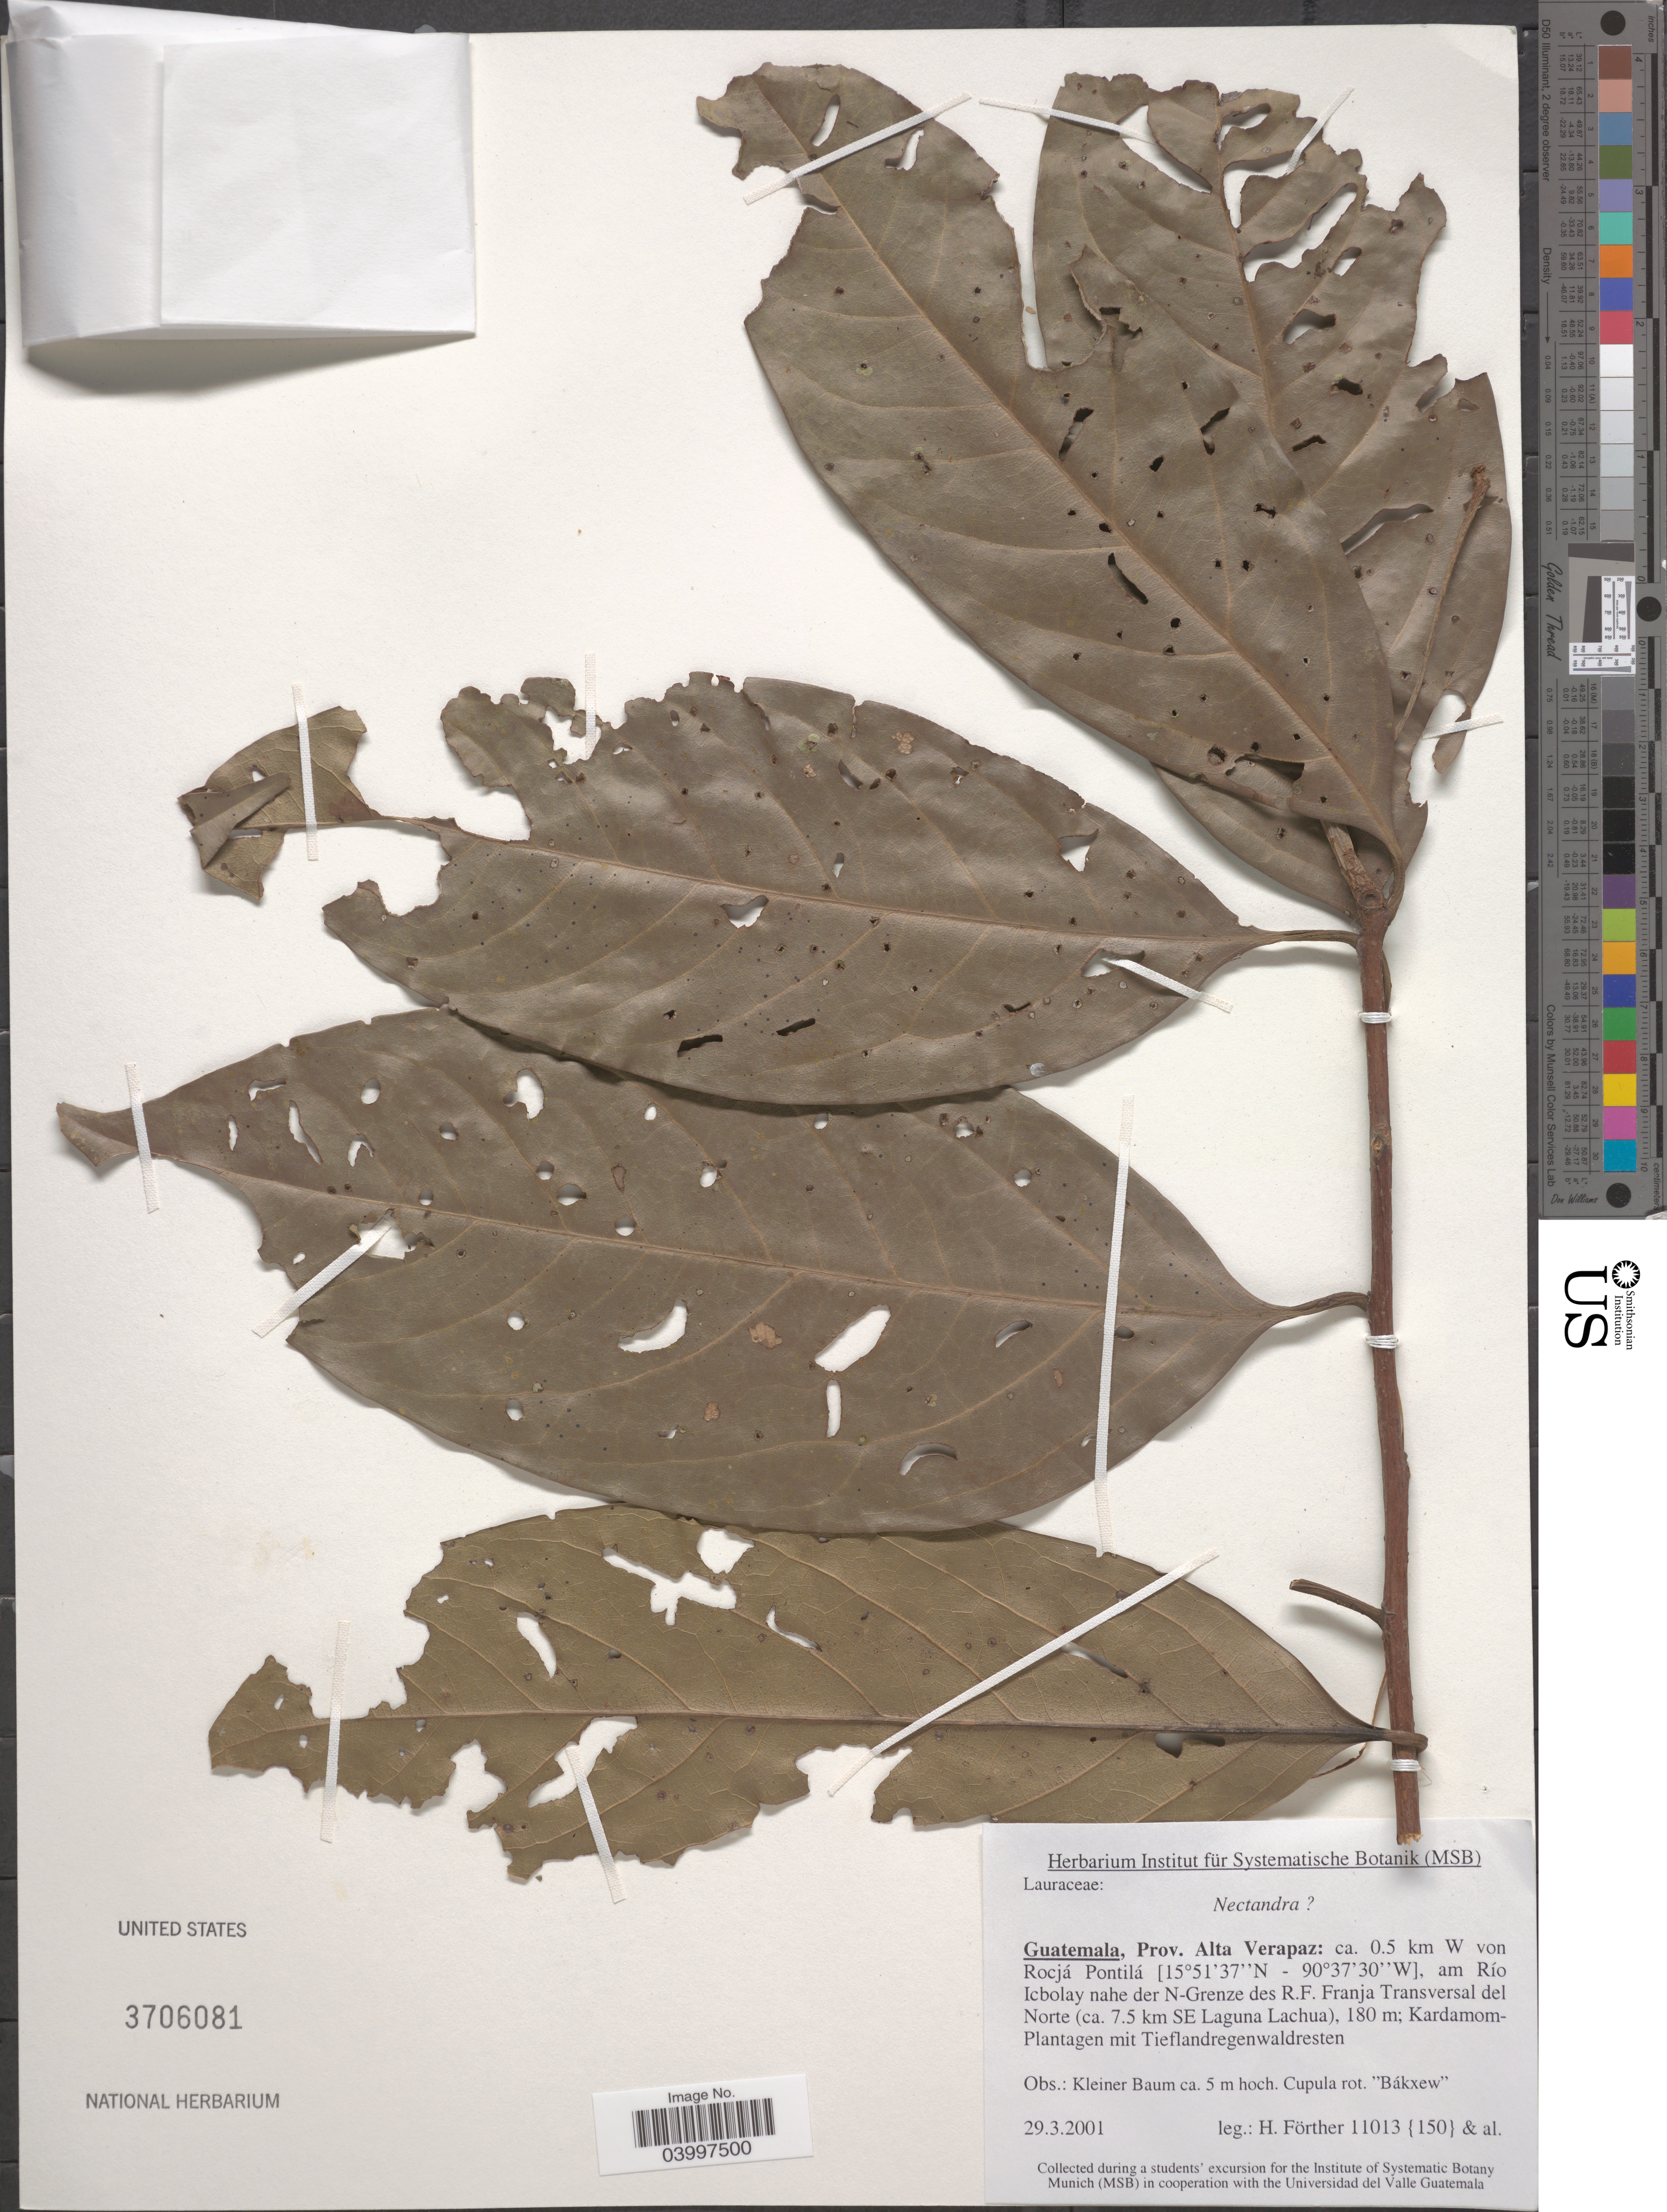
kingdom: Plantae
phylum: Tracheophyta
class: Magnoliopsida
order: Laurales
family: Lauraceae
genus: Nectandra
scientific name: Nectandra sp.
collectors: H. Förther & et al.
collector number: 11013 {150}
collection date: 2001-03-29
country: Guatemala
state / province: Alta Verapaz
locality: Ca. 0.5 km W von Rocjá Pontilá, am Río Icbolay nahe der N-Grenze des R.F. Franja Transversal del Norte (ca. 7.5 km SE Laguna Lachua); Kardamom-Plantagen mit Tieflandregenwaldresten.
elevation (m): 180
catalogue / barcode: US 3706081